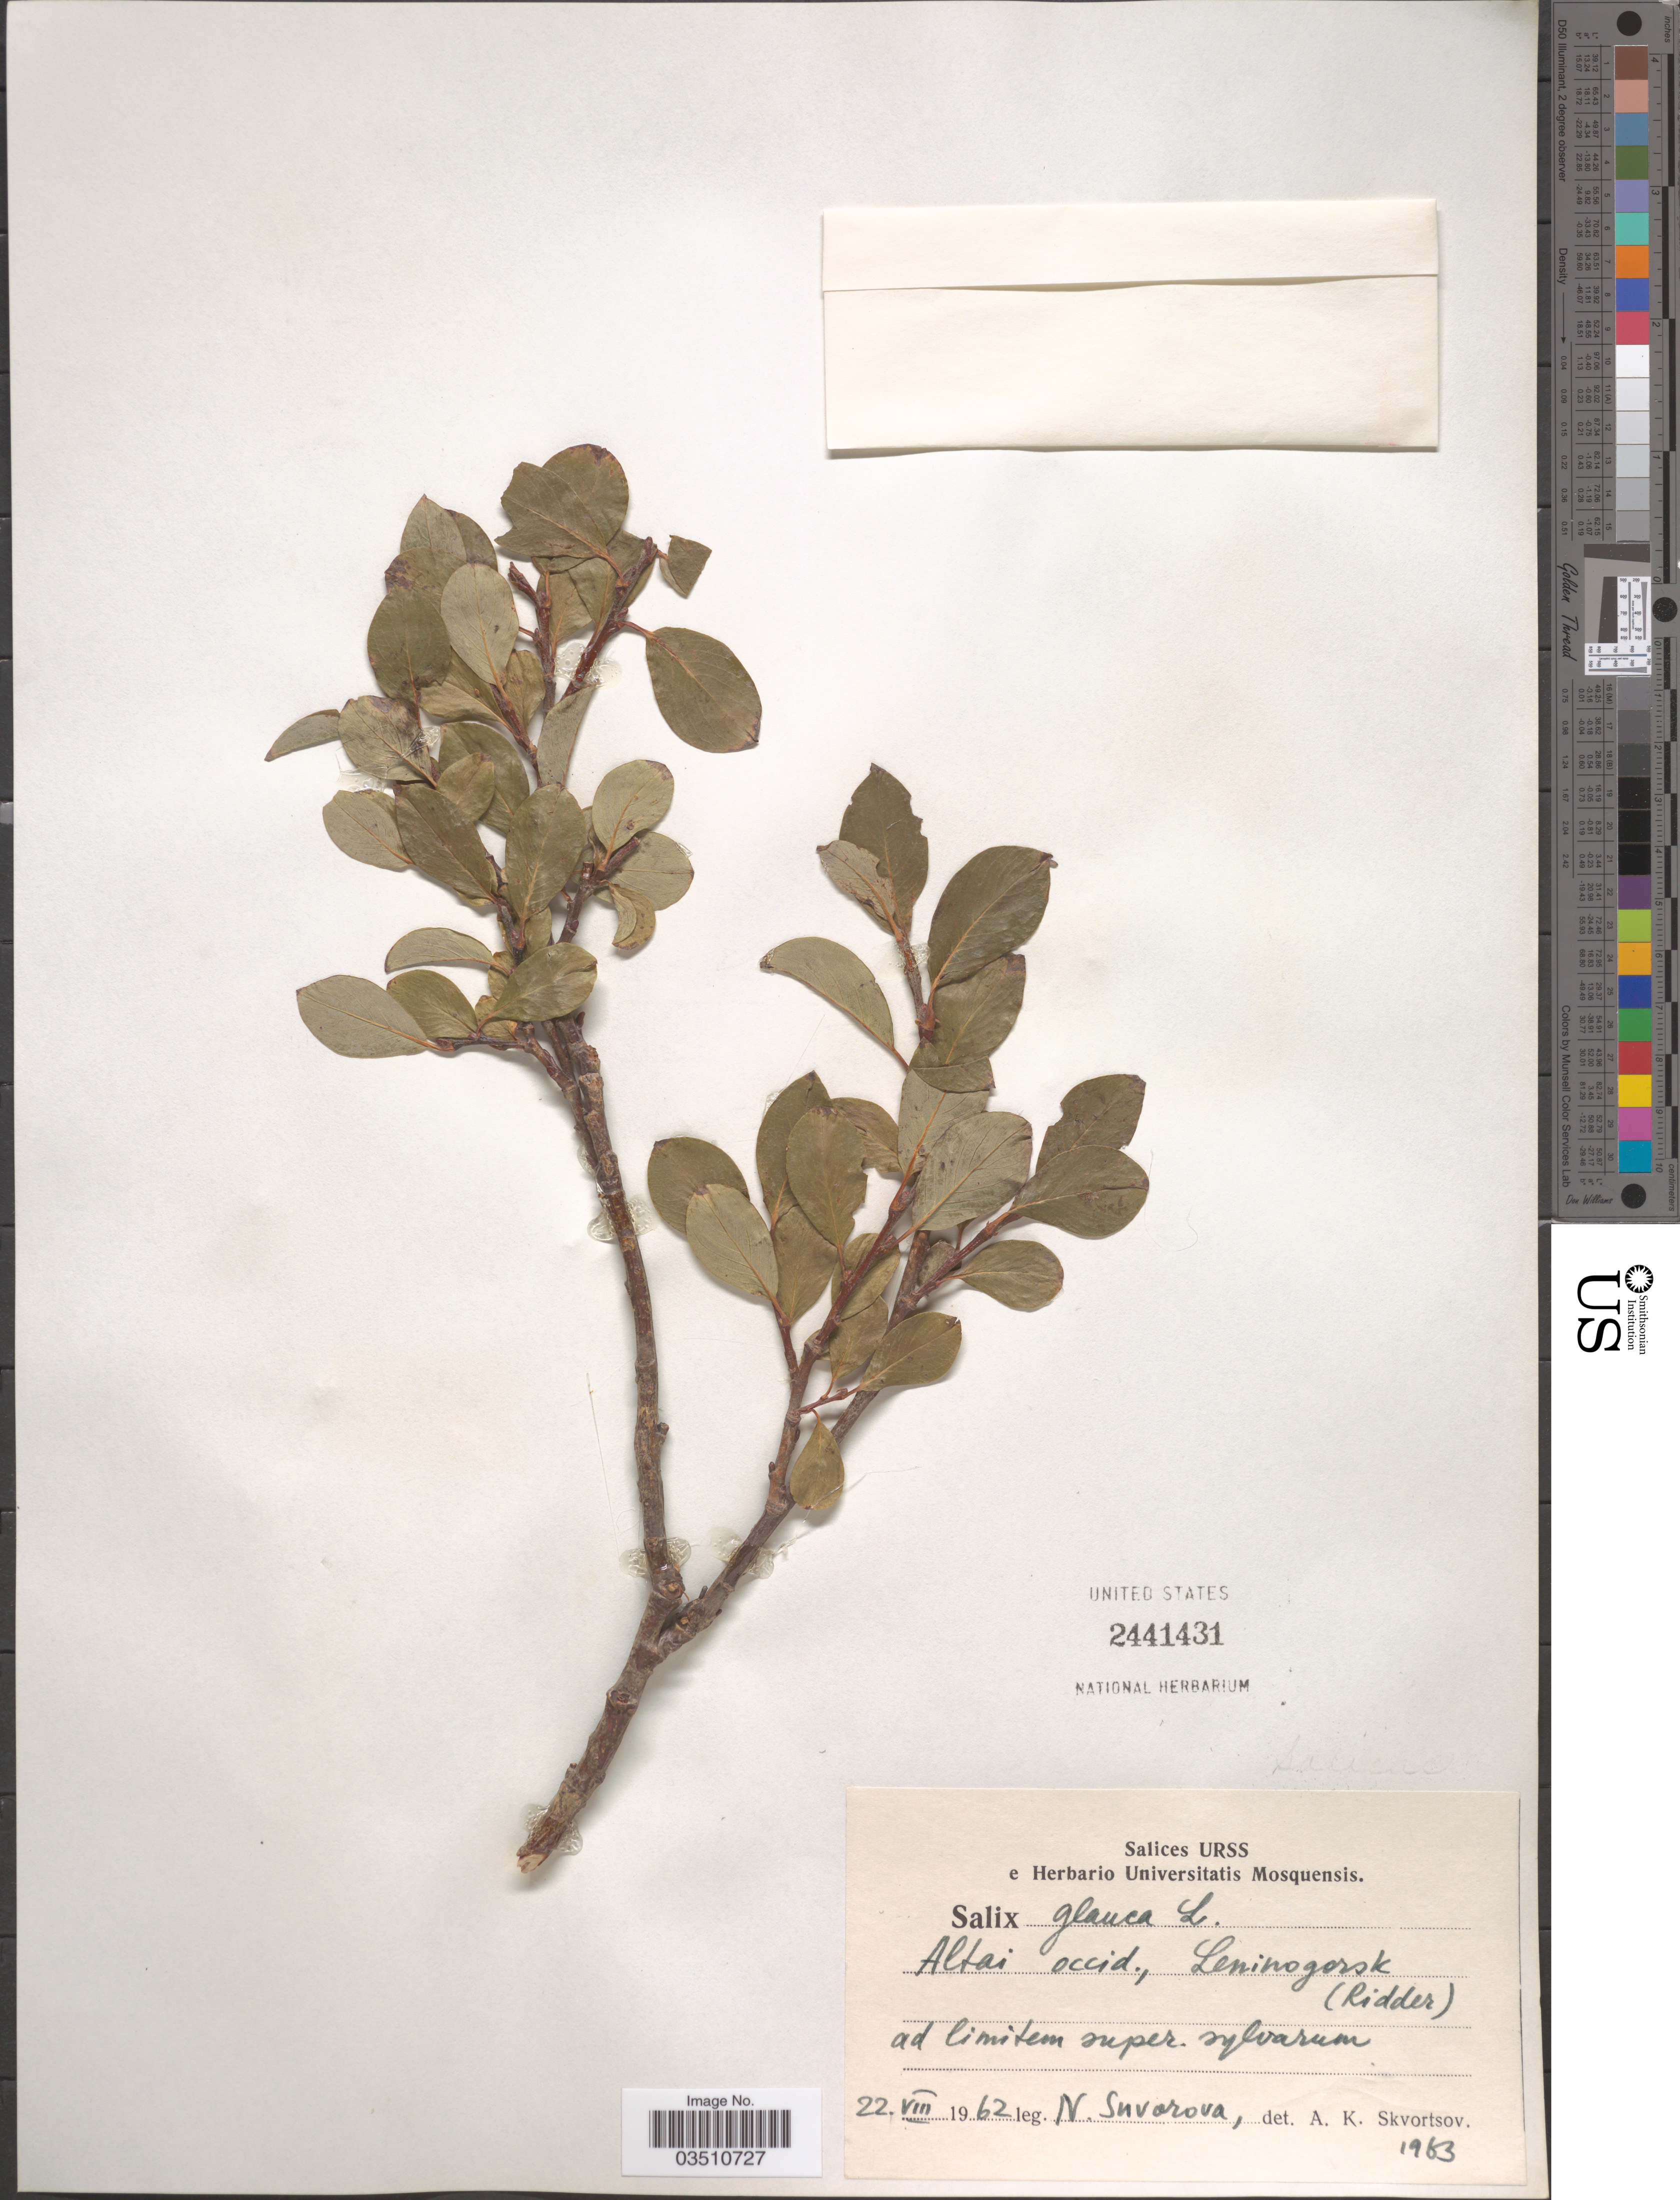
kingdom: Plantae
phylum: Tracheophyta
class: Magnoliopsida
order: Malpighiales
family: Salicaceae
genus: Salix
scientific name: Salix glauca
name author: L.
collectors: N. Suvorova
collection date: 1962-08-22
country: Russian Federation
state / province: Altai Republic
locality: Altai occid., Leninogorsk (Ridder) ad limitem super sylvarum.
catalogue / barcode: US 2441431